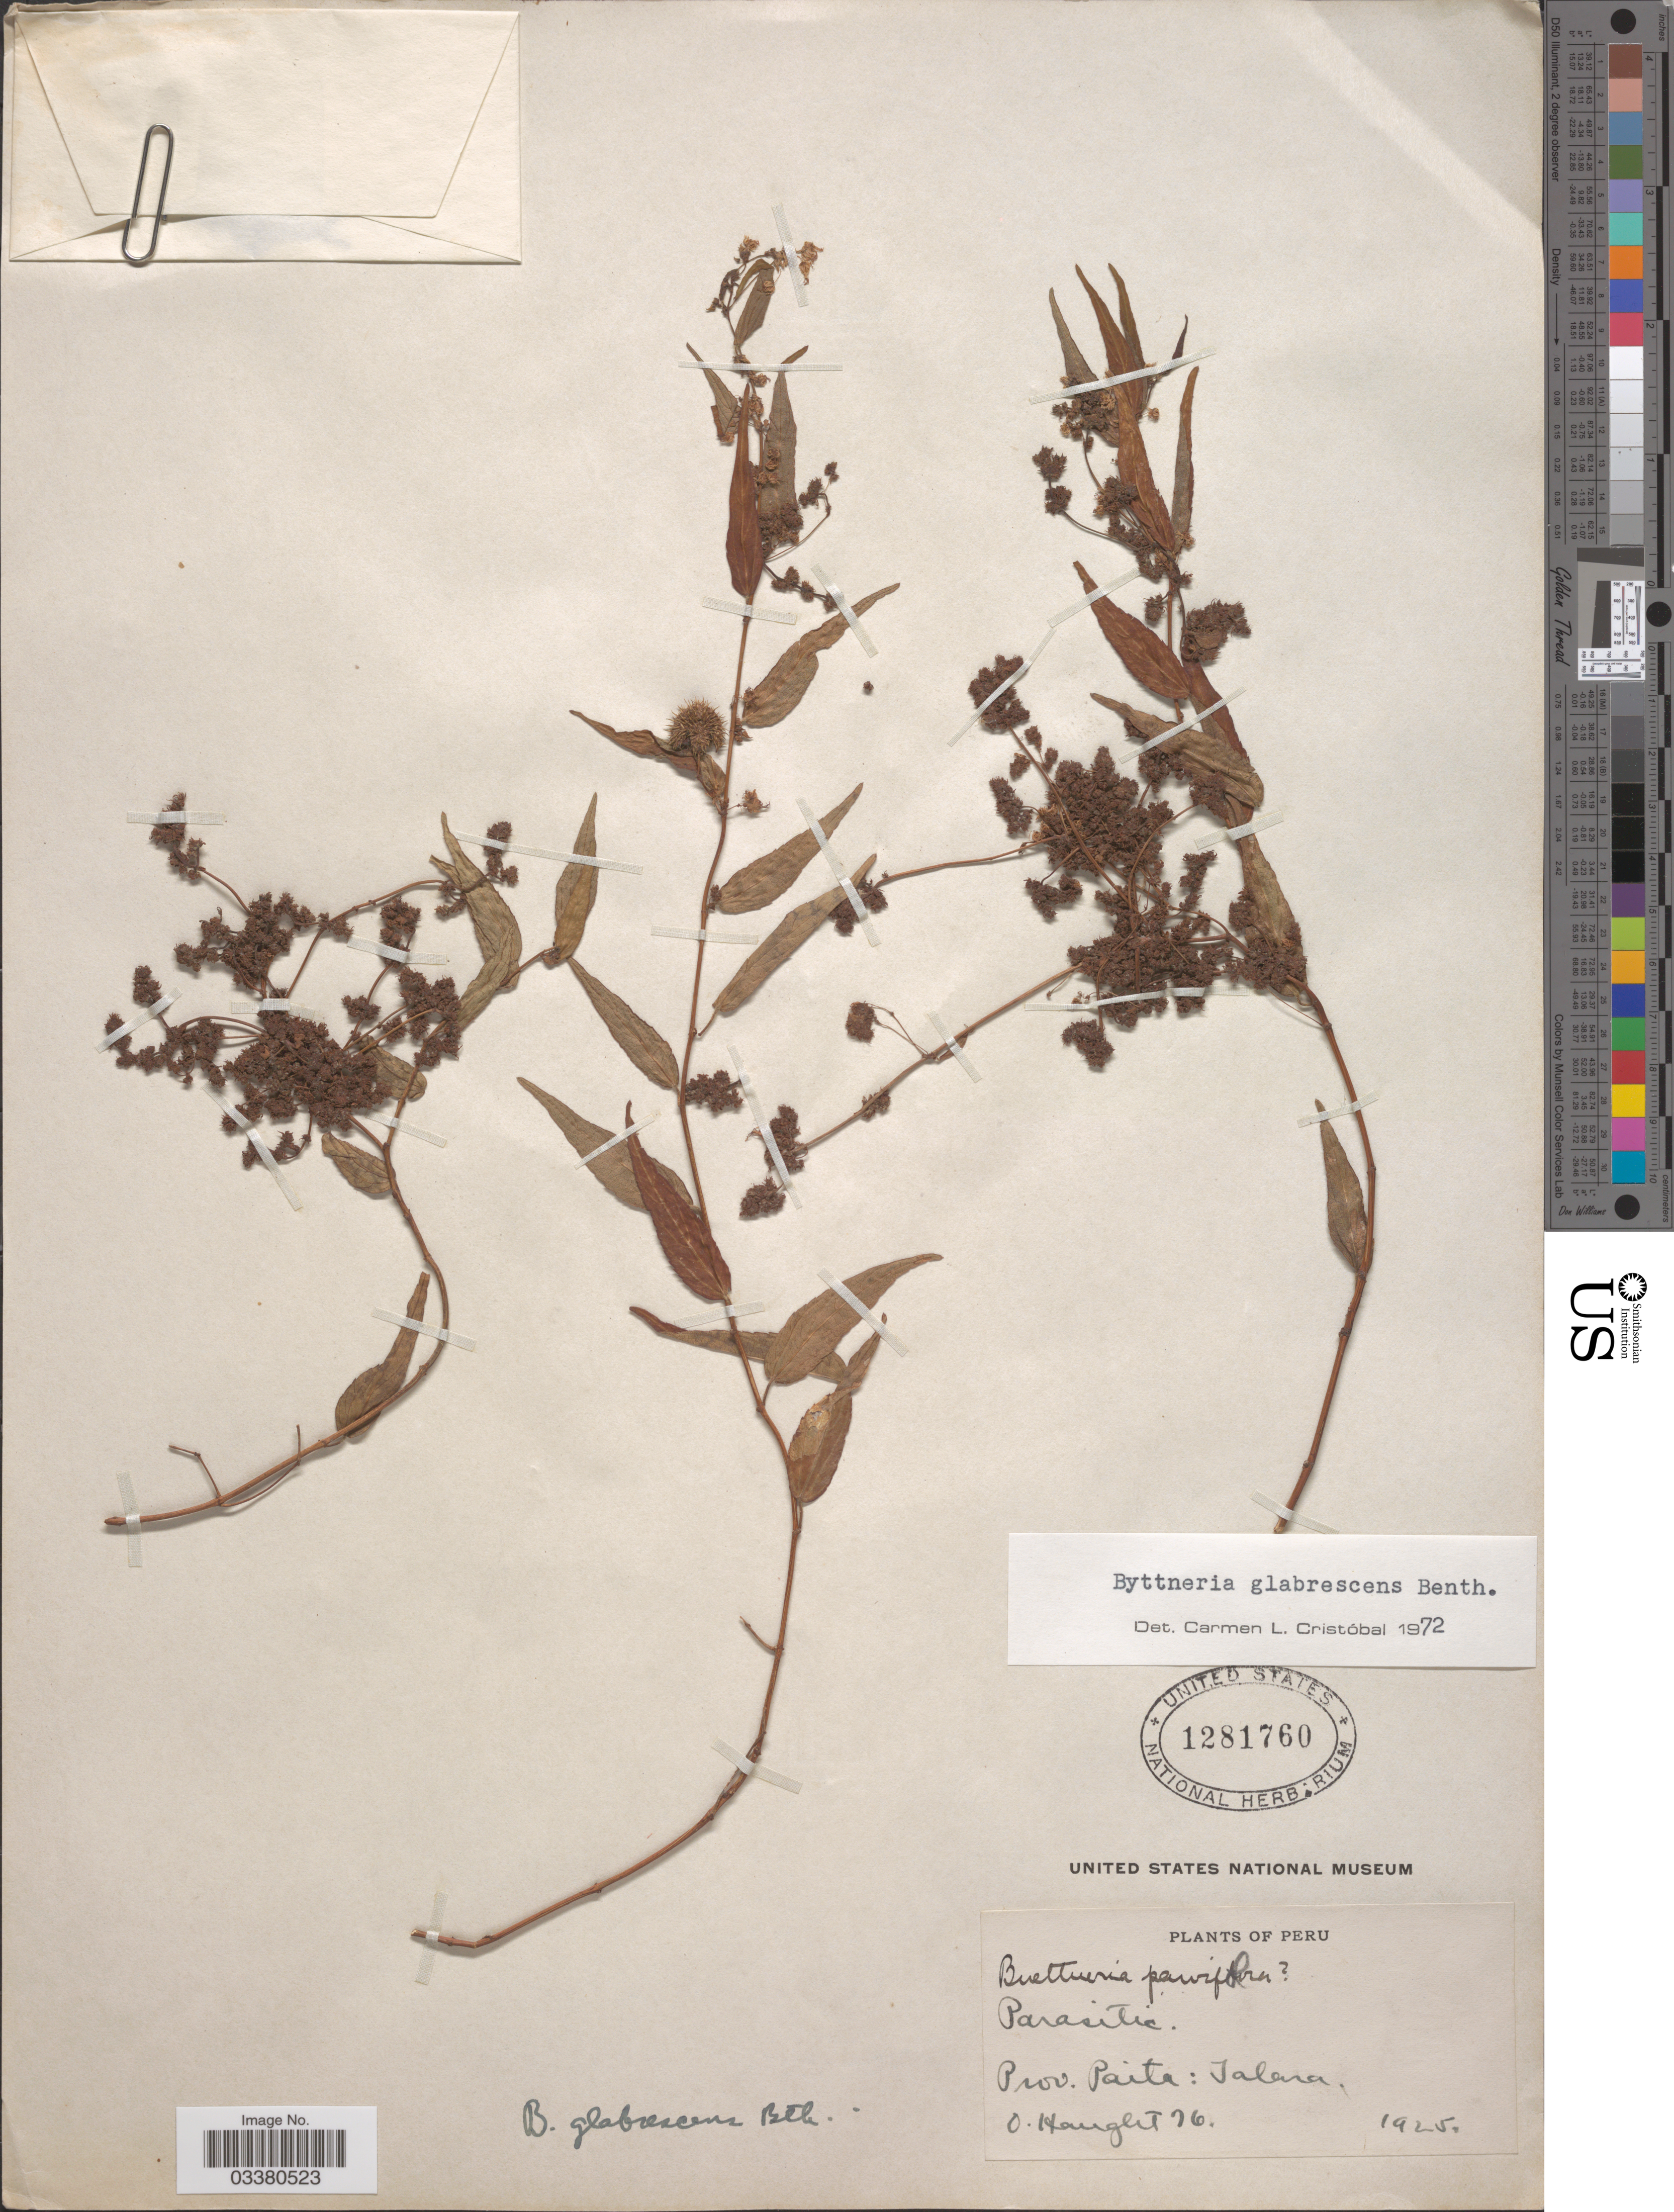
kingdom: Plantae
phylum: Tracheophyta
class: Magnoliopsida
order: Malvales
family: Malvaceae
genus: Byttneria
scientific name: Byttneria parviflora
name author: Benth.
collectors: O. Haught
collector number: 76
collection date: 1925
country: Peru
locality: Prov. Paita: Talara.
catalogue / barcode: US 1281760